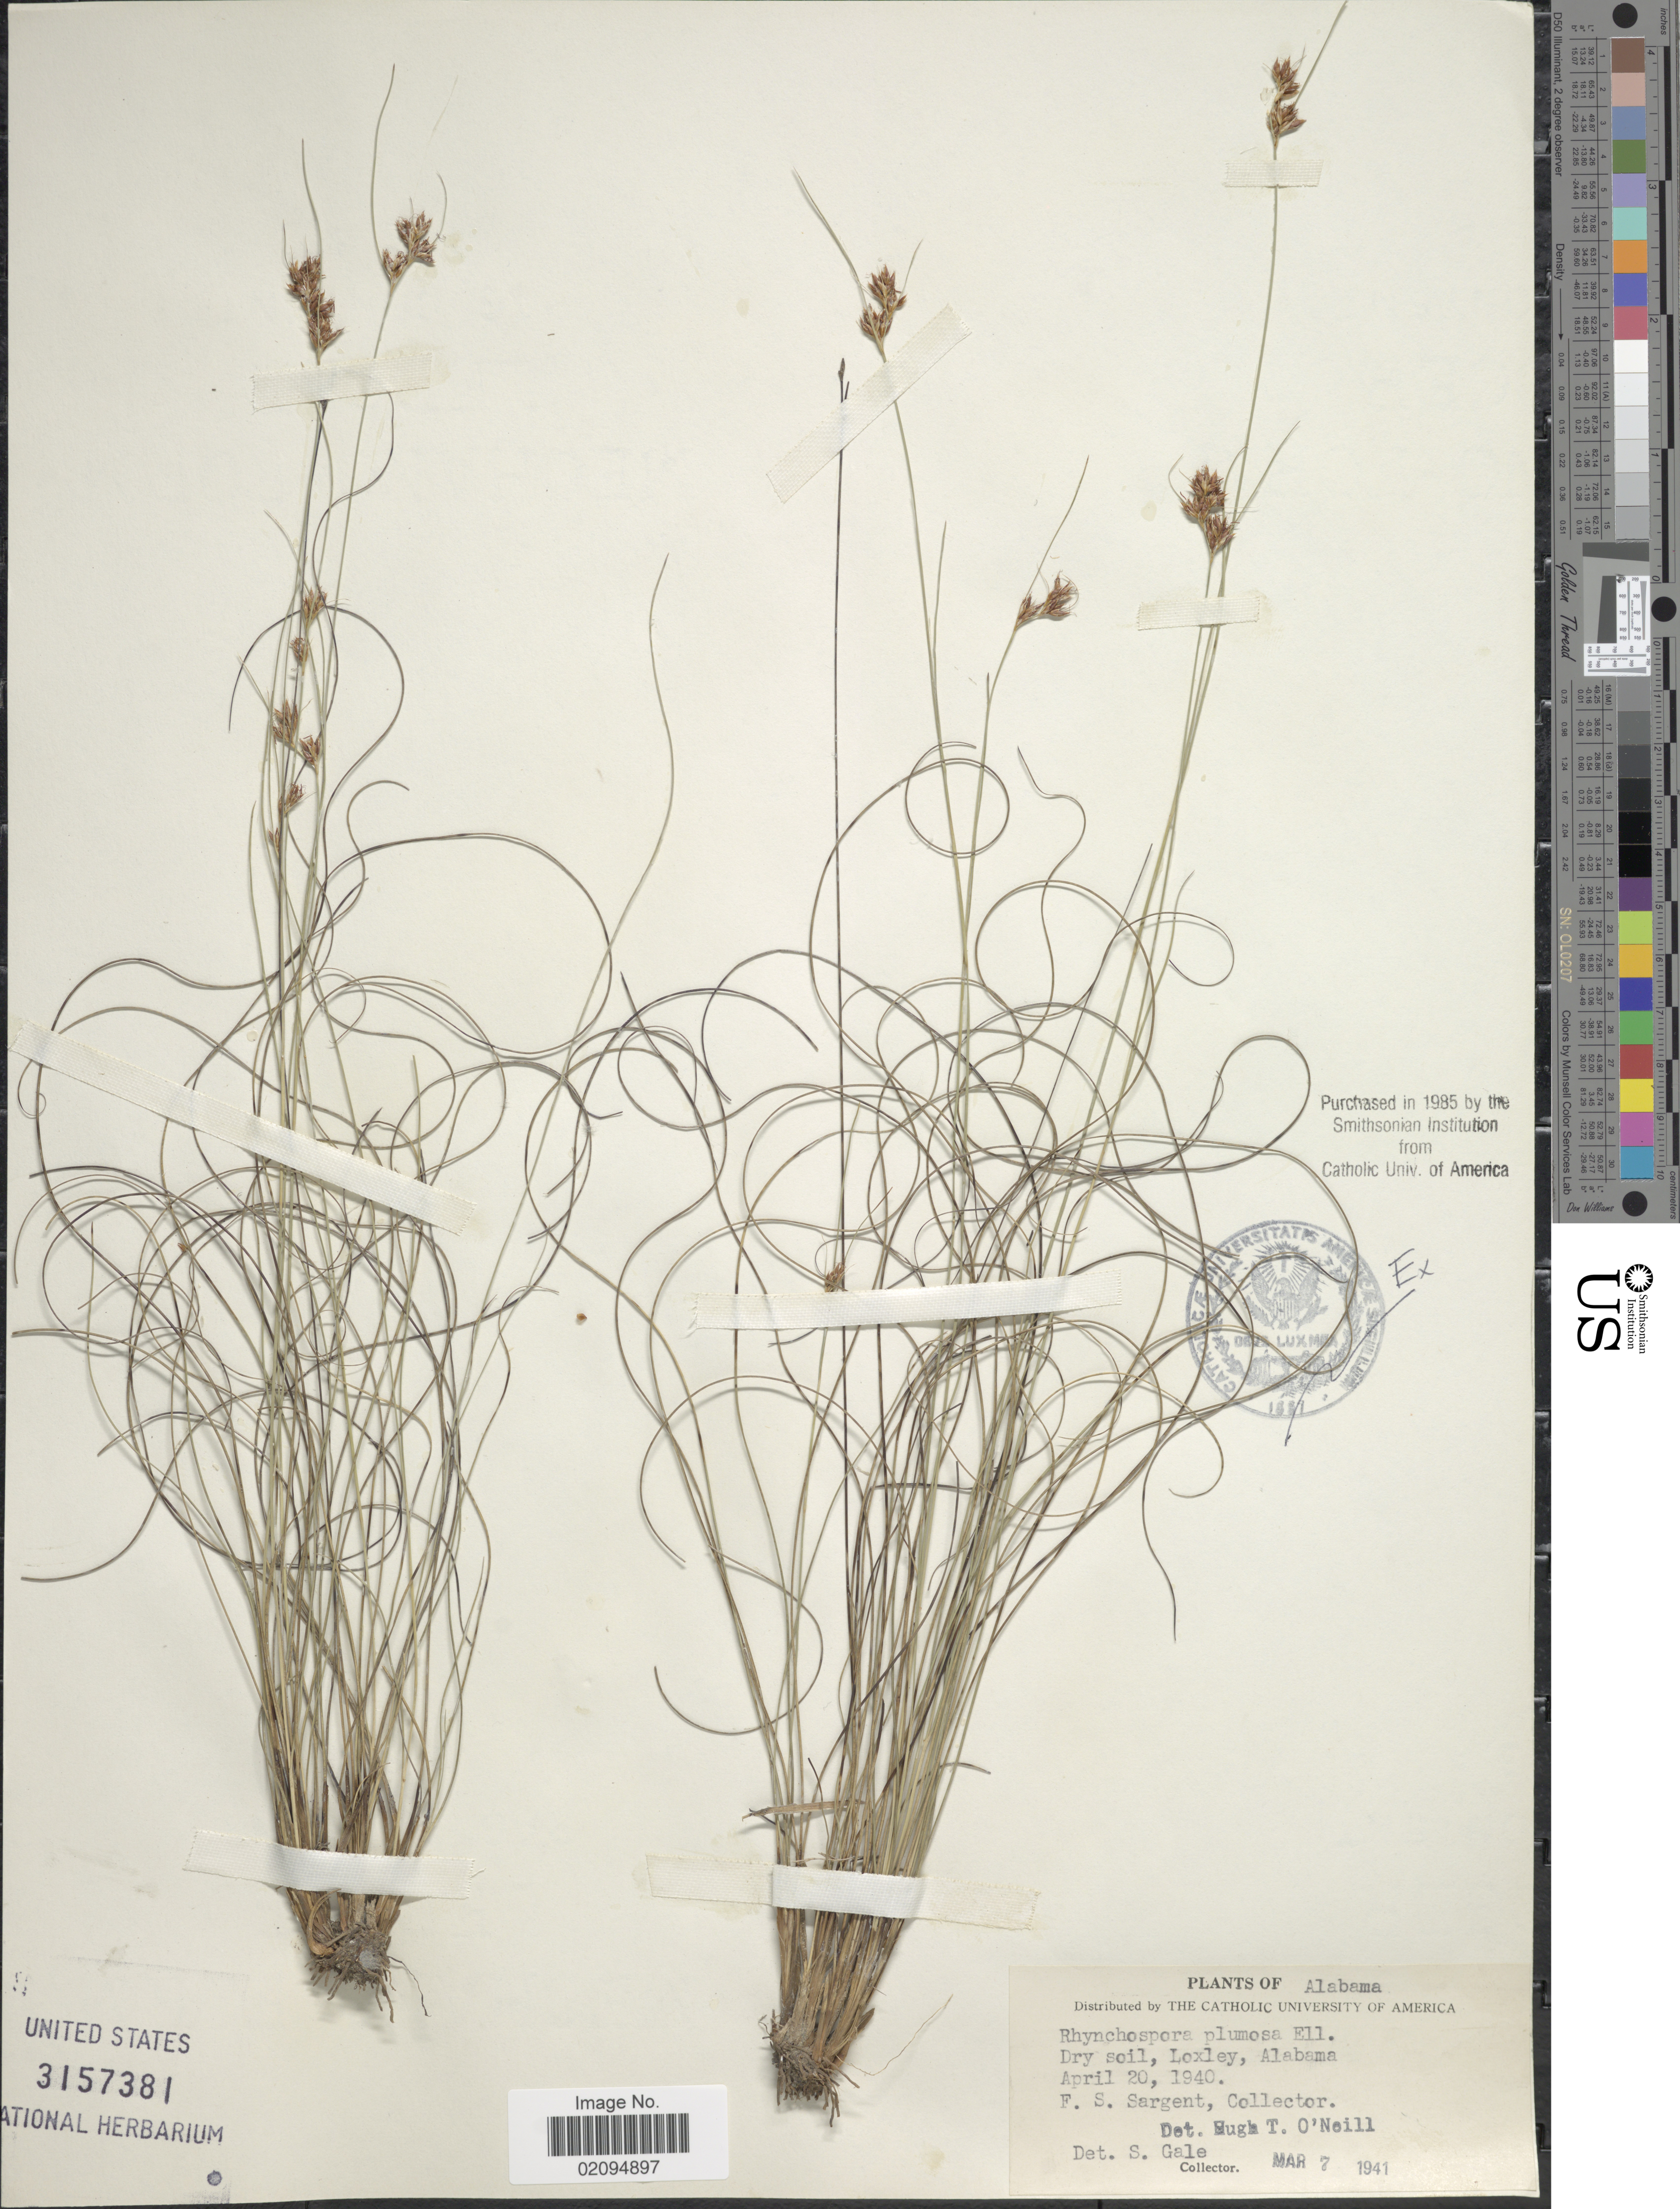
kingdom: Plantae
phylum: Tracheophyta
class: Liliopsida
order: Poales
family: Cyperaceae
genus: Rhynchospora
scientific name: Rhynchospora plumosa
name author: Elliott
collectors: F. Sargent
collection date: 1940-04-20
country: United States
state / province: Alabama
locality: Loxley, Alabama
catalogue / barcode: US 3157381